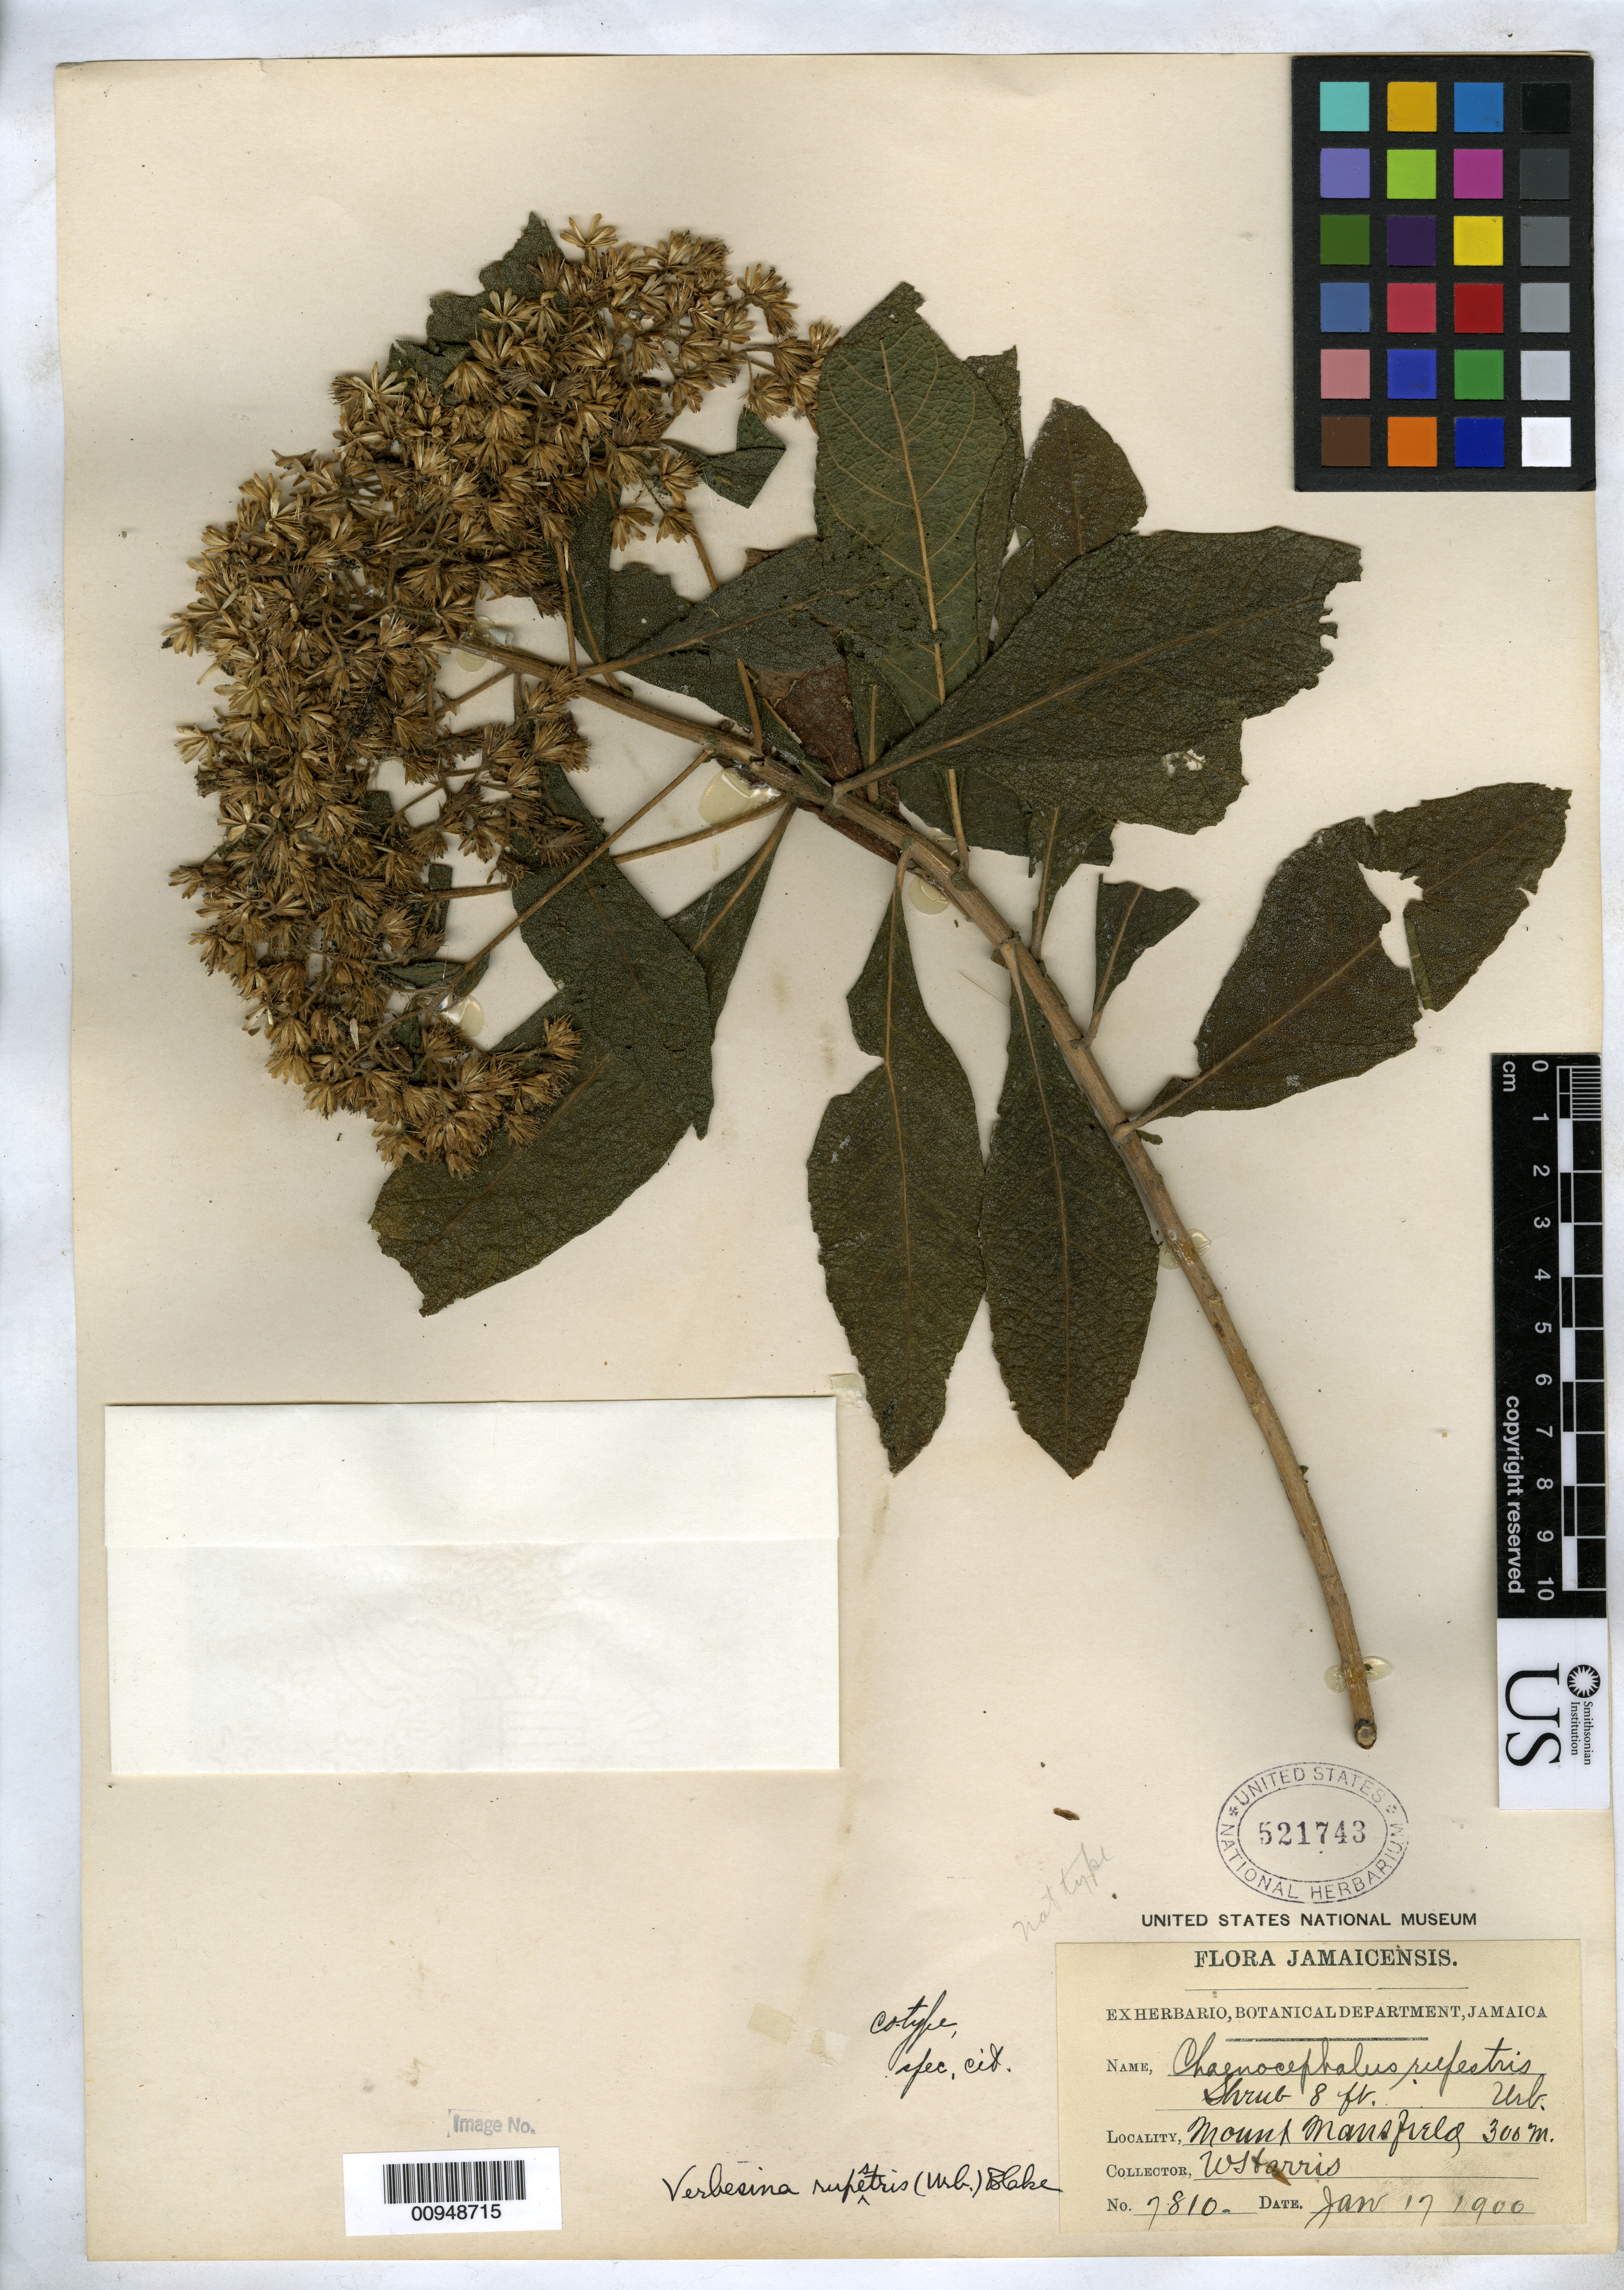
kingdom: Plantae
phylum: Tracheophyta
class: Magnoliopsida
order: Asterales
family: Asteraceae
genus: Chaenocephalus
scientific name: Chaenocephalus rupestris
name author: Urb.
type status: Syntype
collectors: W. H. Harris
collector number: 7810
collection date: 1900-01-17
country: Jamaica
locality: Mount Mansfield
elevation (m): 300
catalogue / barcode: US 521743